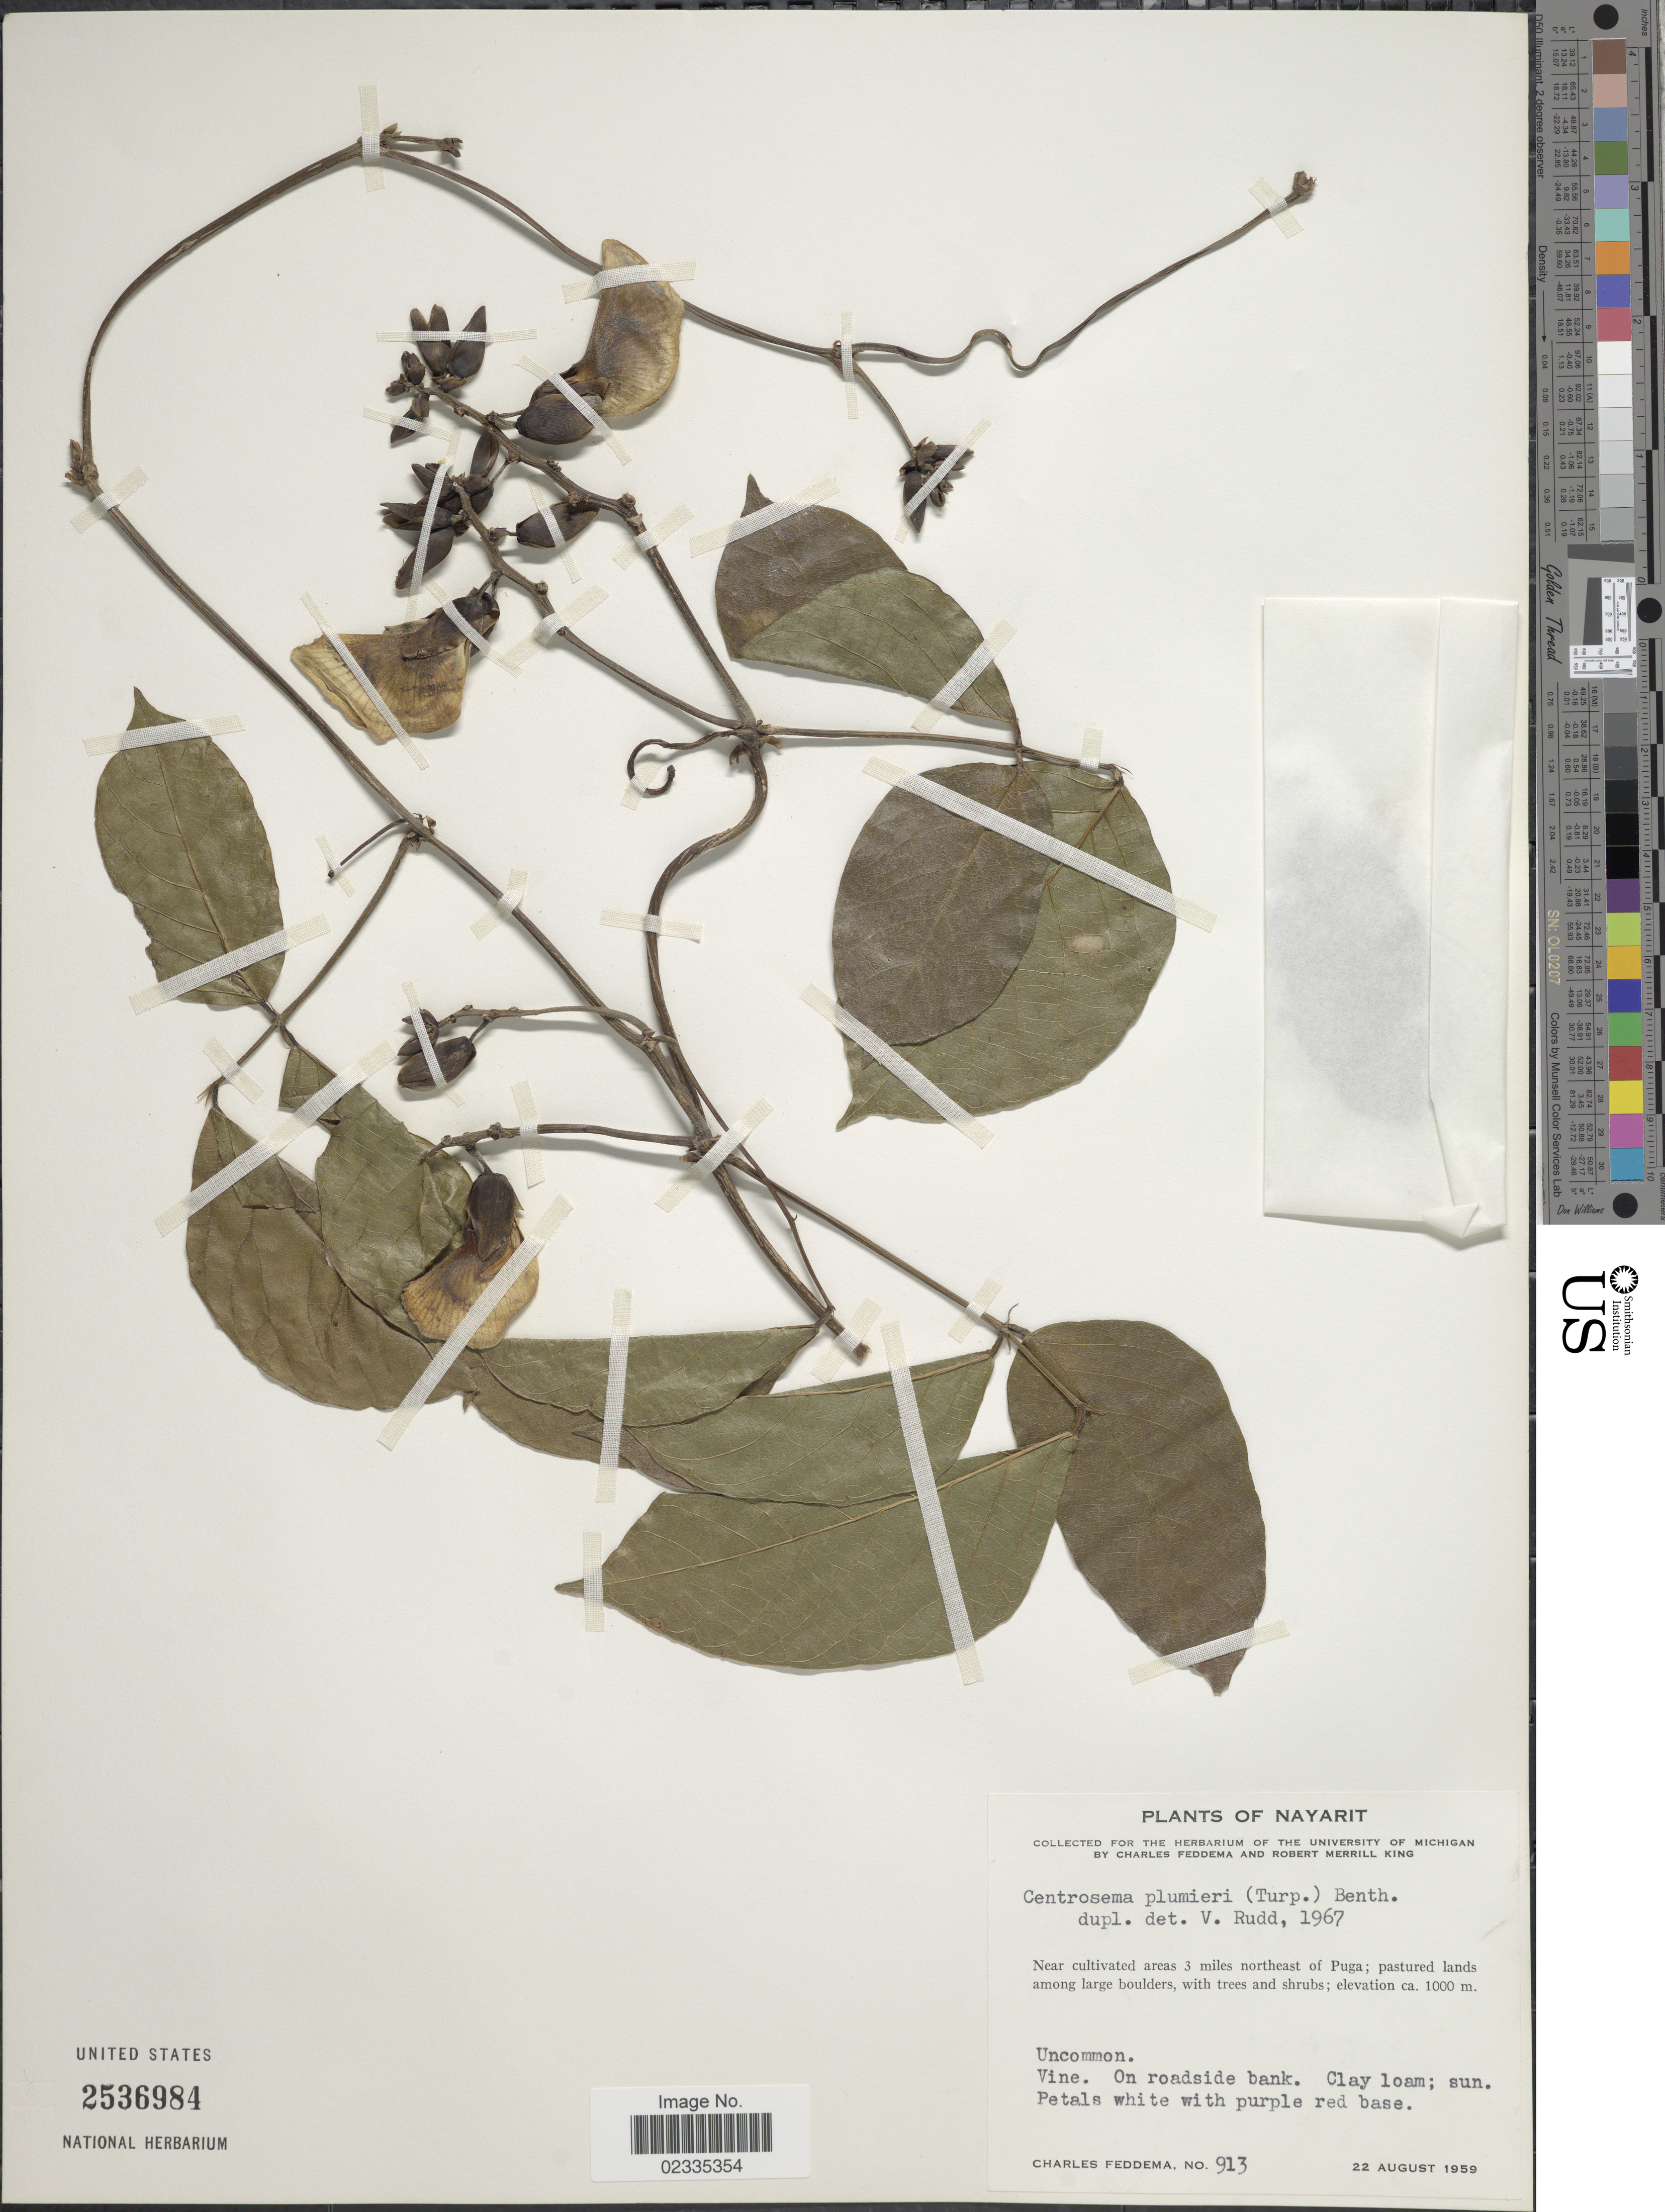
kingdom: Plantae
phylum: Tracheophyta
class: Magnoliopsida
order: Fabales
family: Fabaceae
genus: Centrosema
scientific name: Centrosema plumieri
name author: (Turpin ex Pers.) Benth.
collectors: C. Feddema & R. M. King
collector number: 913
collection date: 1959-08-22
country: Mexico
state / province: Nayarit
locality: Near cultivated areas 3 miles northeast of Puga; pastured lands among large boulders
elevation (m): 1000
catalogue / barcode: US 2536984